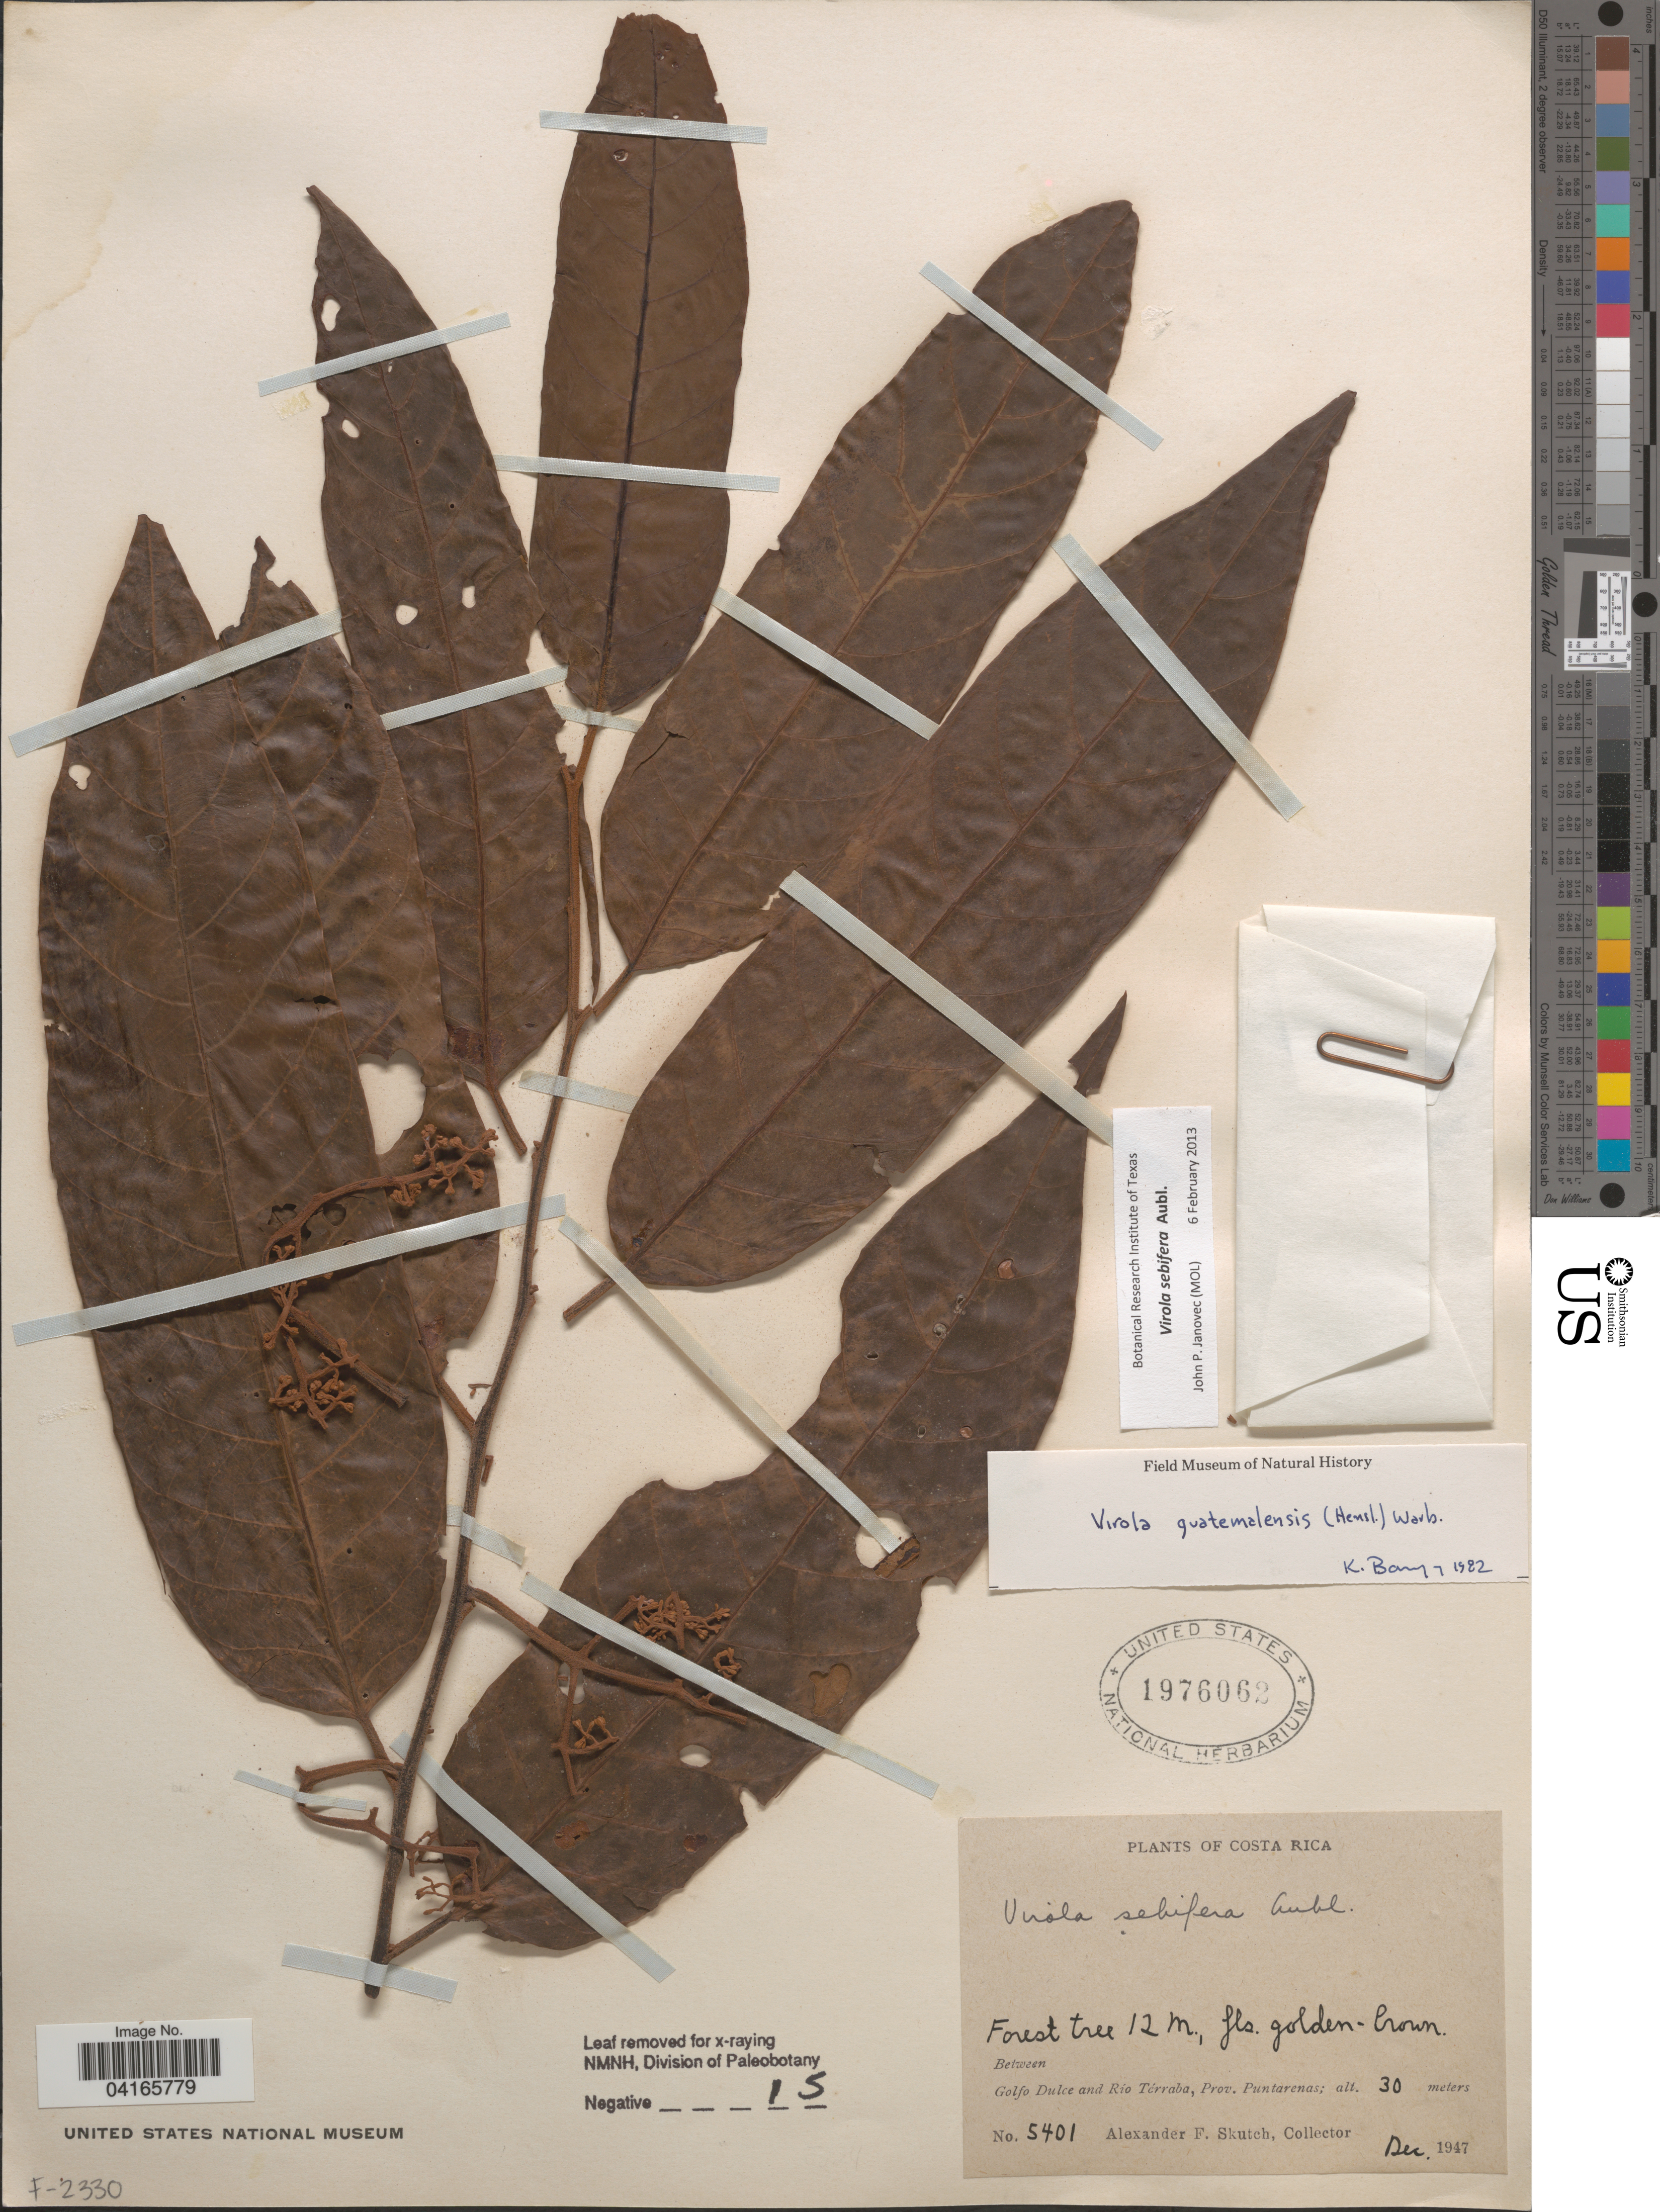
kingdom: Plantae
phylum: Tracheophyta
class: Magnoliopsida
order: Magnoliales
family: Myristicaceae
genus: Virola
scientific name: Virola sebifera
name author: Aubl.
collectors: A. F. Skutch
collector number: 5401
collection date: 1947-12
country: Costa Rica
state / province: Puntarenas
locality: Between Golfo Dulce and Rio Térraba, Prov. Puntarenas.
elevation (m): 30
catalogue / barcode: US 1976062